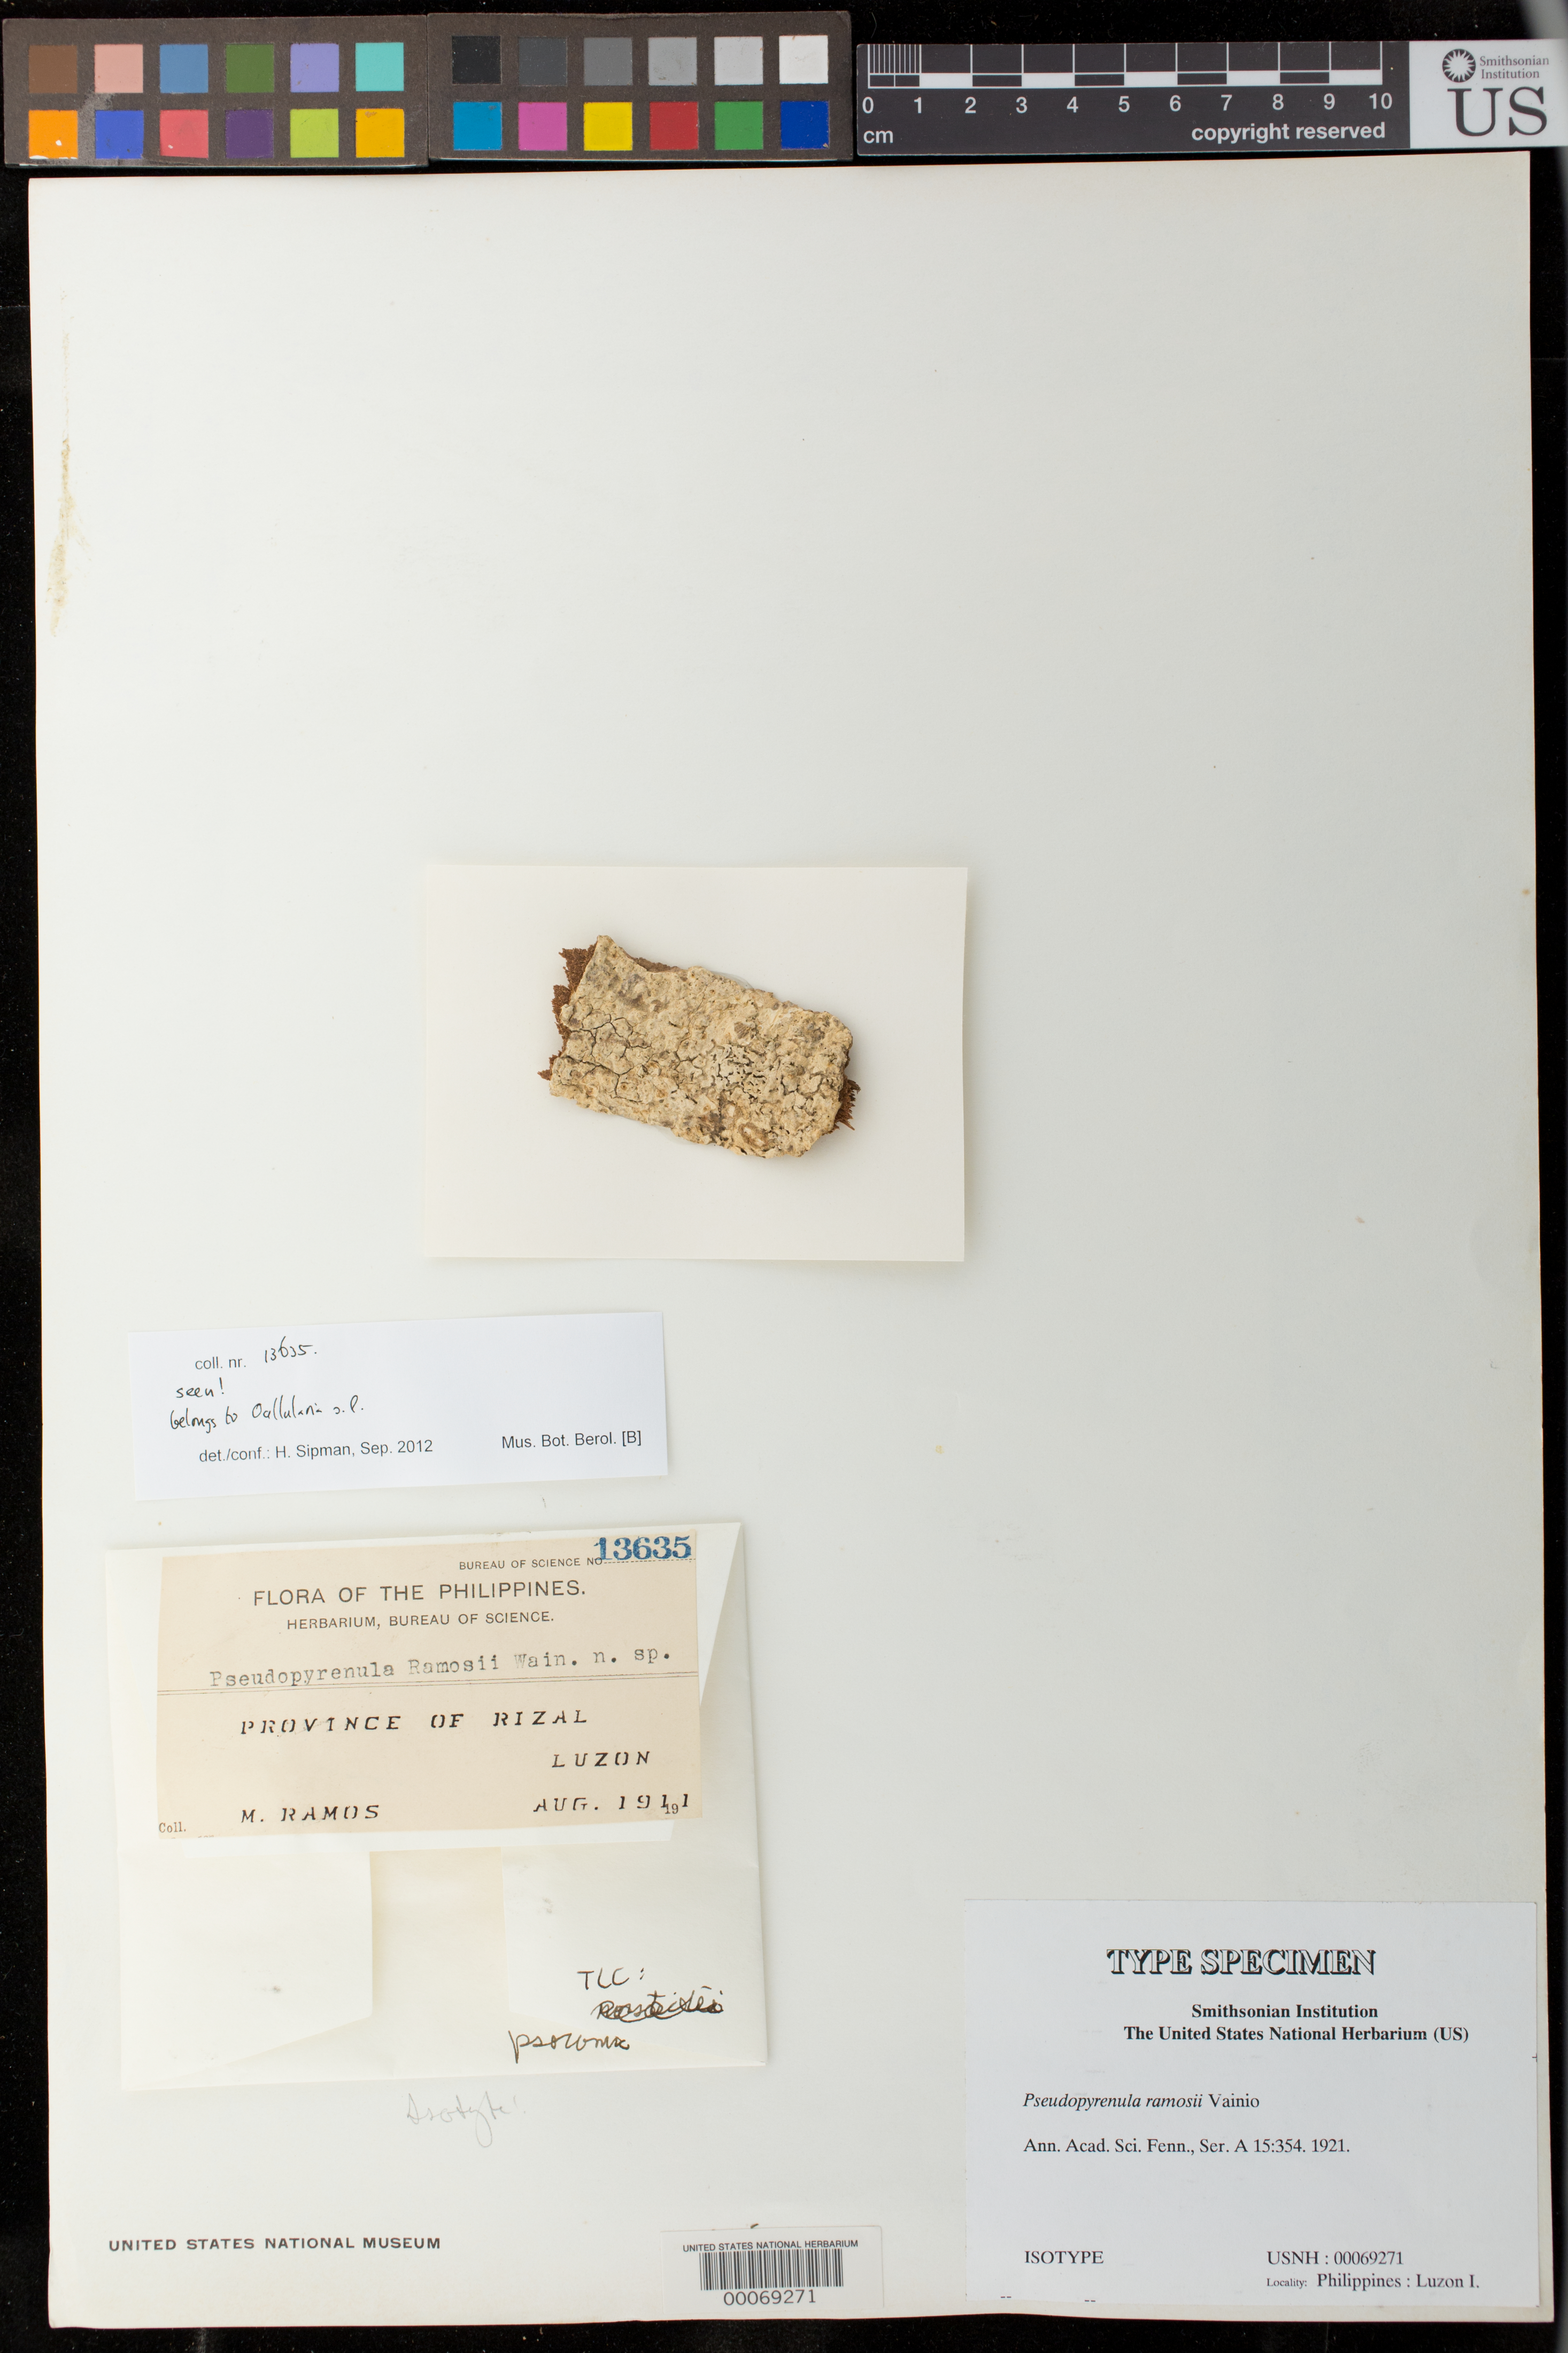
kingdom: Fungi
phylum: Ascomycota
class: Dothideomycetes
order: Trypetheliales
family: Trypetheliaceae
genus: Pseudopyrenula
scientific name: Pseudopyrenula ramosii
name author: Vain.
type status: Isotype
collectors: M. Ramos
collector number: Bur. Sci. 13635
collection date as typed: Aug 1911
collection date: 1911-08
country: Philippines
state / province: Calabarzon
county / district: Rizal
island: Luzon